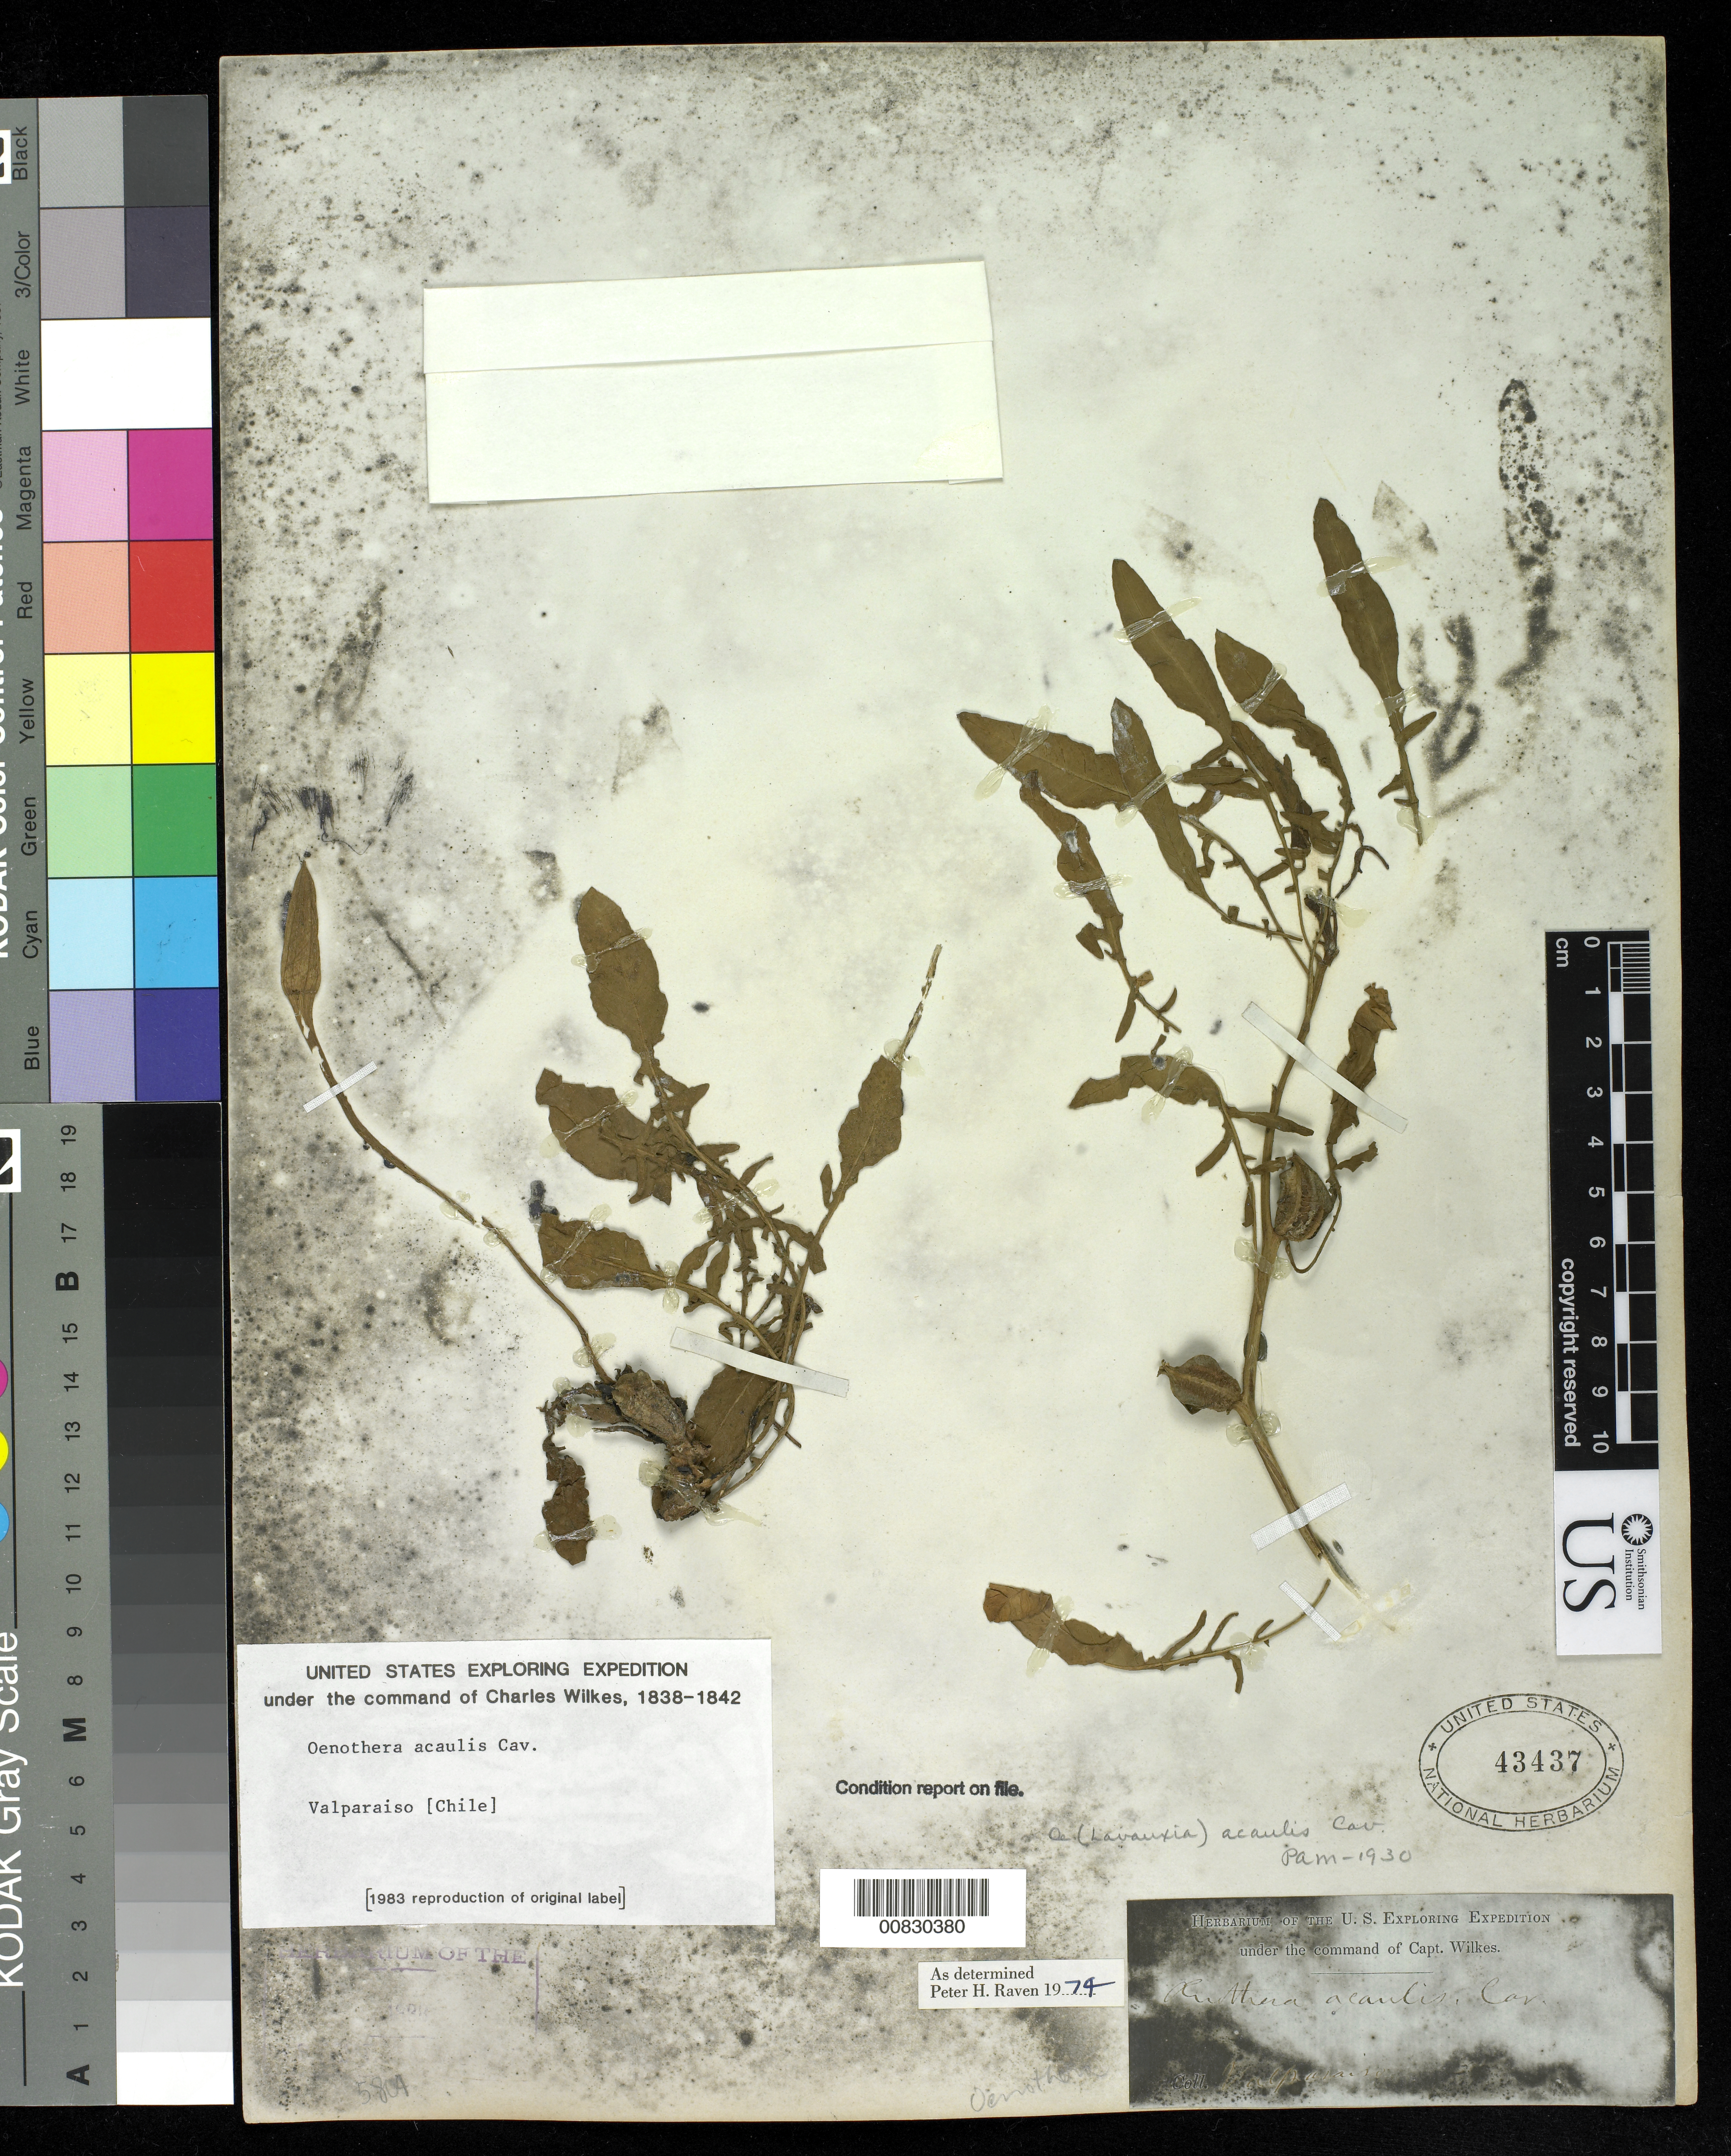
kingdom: Plantae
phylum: Tracheophyta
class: Magnoliopsida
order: Myrtales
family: Onagraceae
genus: Oenothera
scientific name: Oenothera acaulis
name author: Cav.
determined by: Raven, P. H.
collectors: Wilkes Explor. Exped.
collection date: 1838/1842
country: Chile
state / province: Valparaíso (V)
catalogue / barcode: US 43437